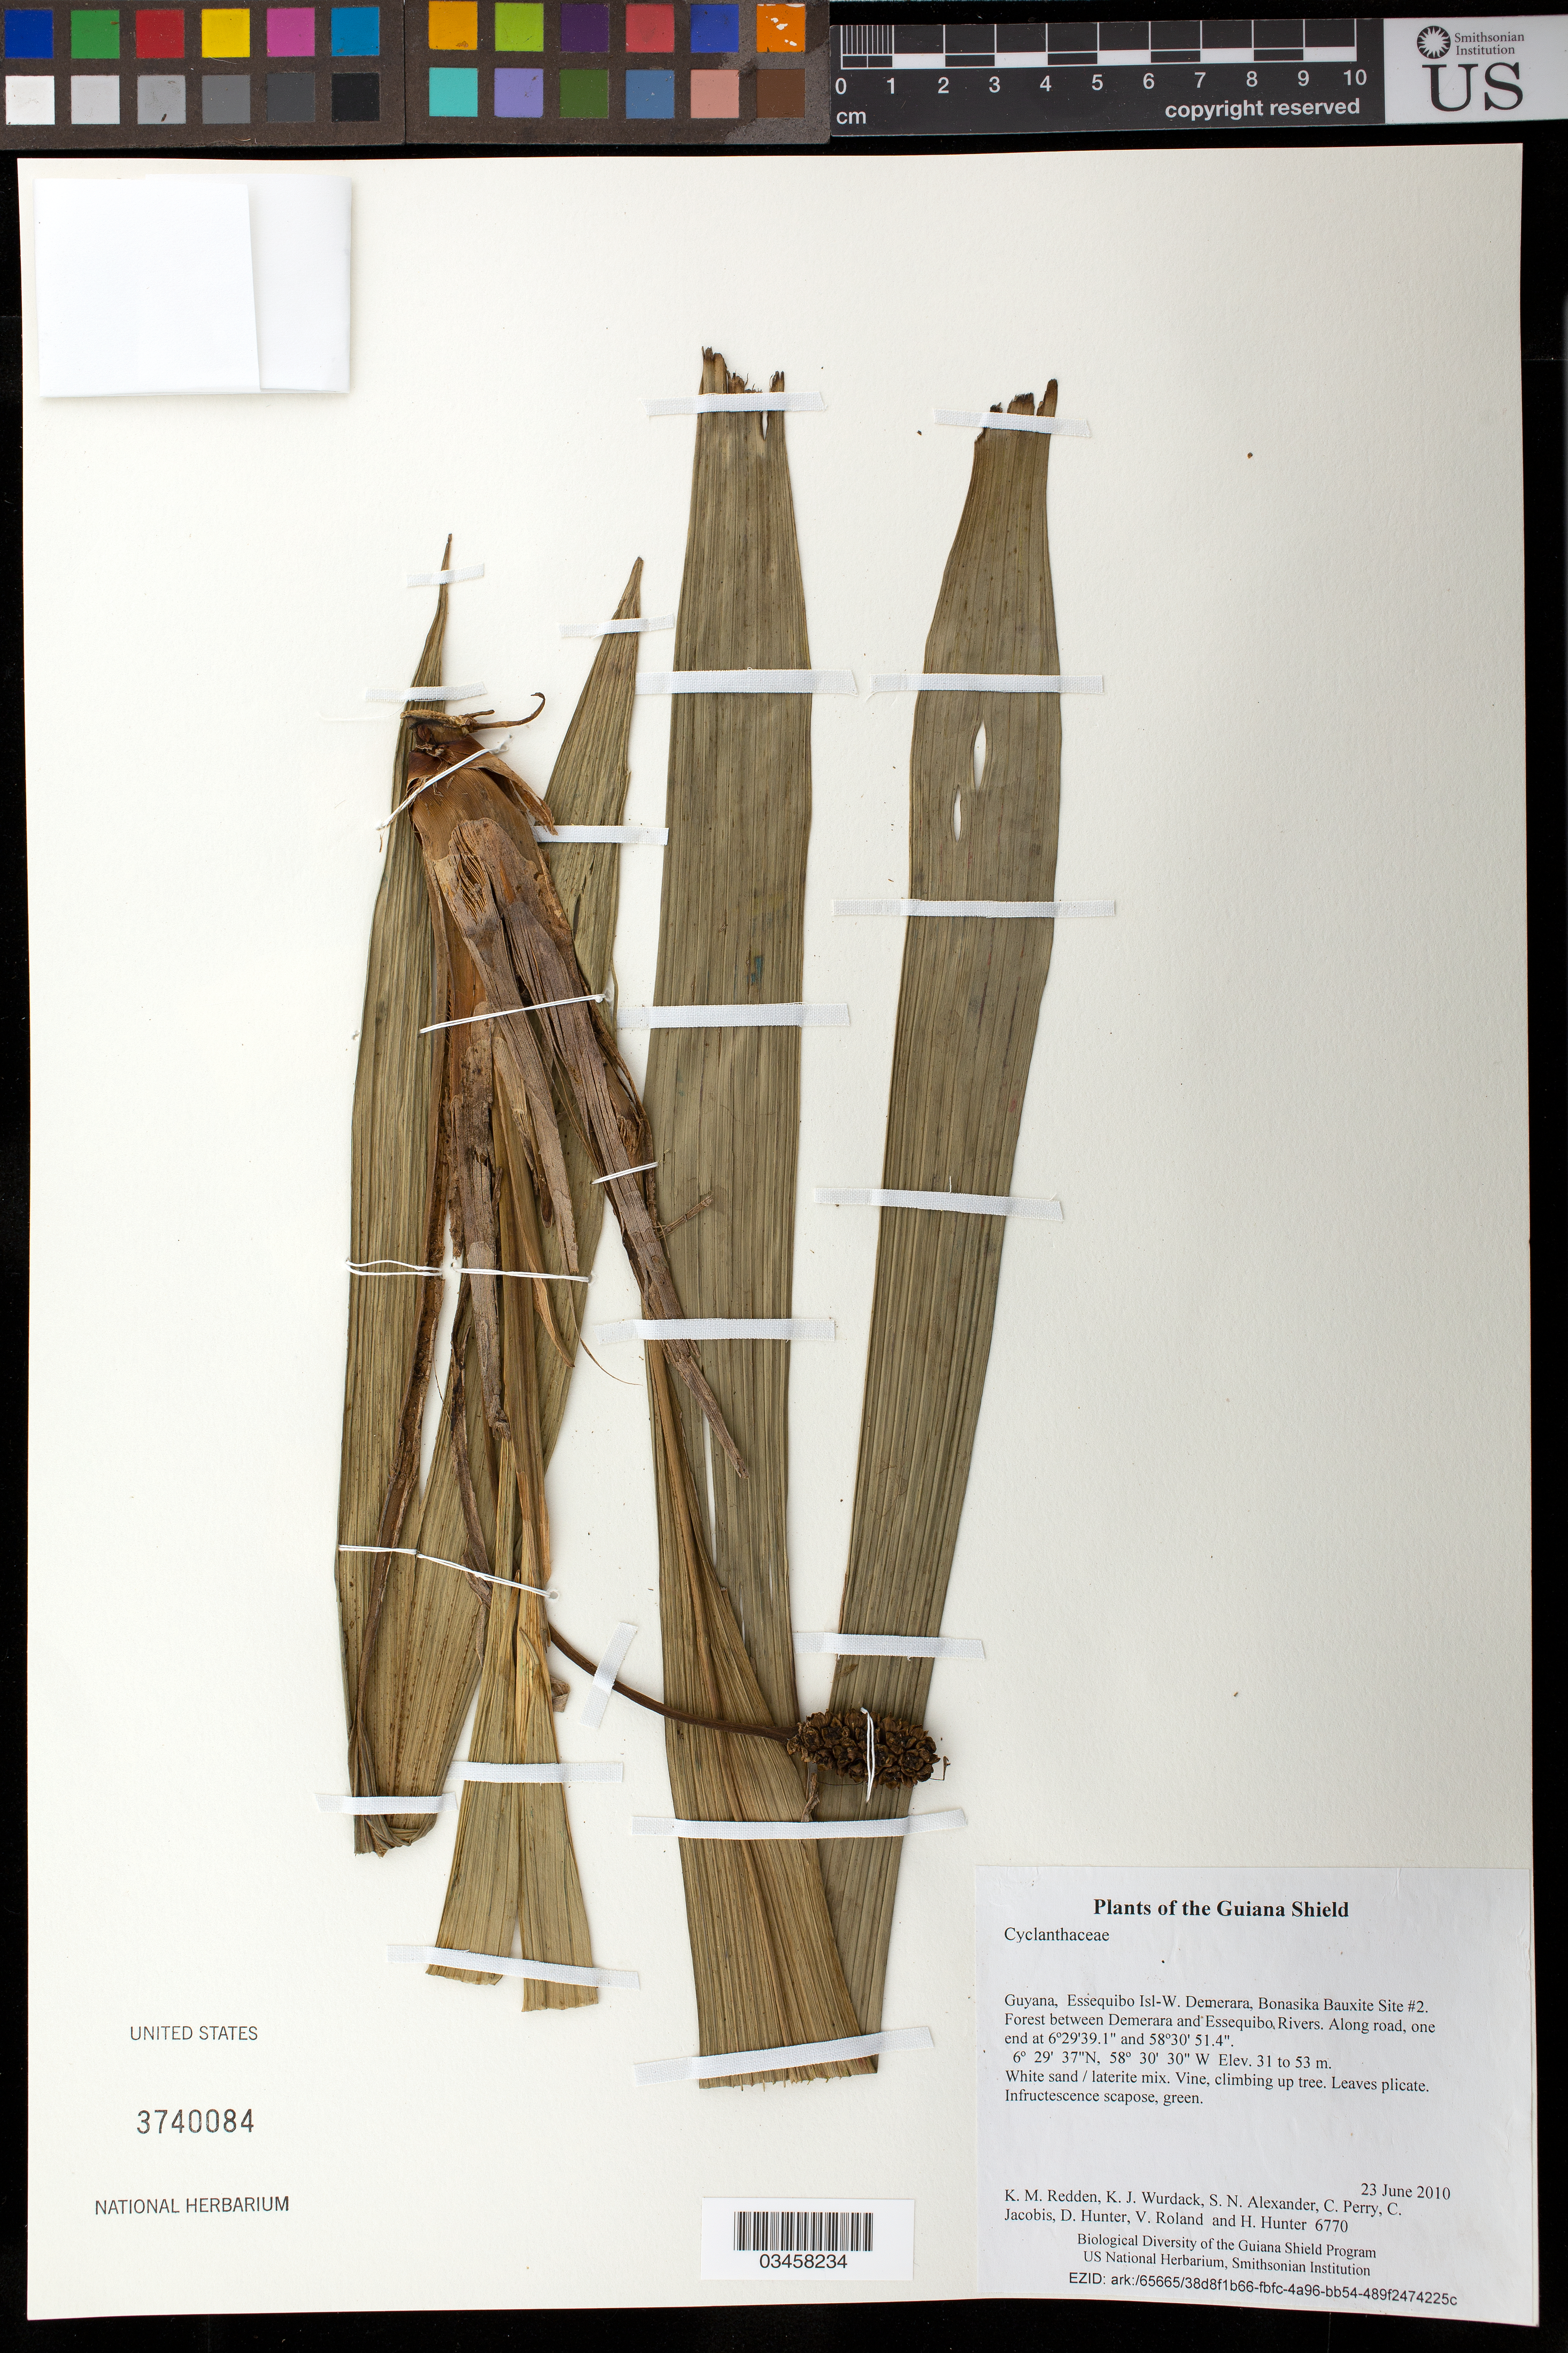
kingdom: Plantae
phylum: Tracheophyta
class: Liliopsida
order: Pandanales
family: Cyclanthaceae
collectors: K. M. Redden, K. Wurdack, S. N. Alexander, C. Perry, C. Jacobis, D. Hunter, V. Roland & H. Hunter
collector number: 6770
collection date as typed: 23 June 2010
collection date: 2010-06-23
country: Guyana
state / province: Essequibo Isl-W. Demerara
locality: Bonasika Bauxite Site #2. Forest between Demerara and Essequibo Rivers. Along road, one end at 6º29'39.1" and 58º30' 51.4"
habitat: White sand / laterite mix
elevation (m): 31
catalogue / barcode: US 3740084